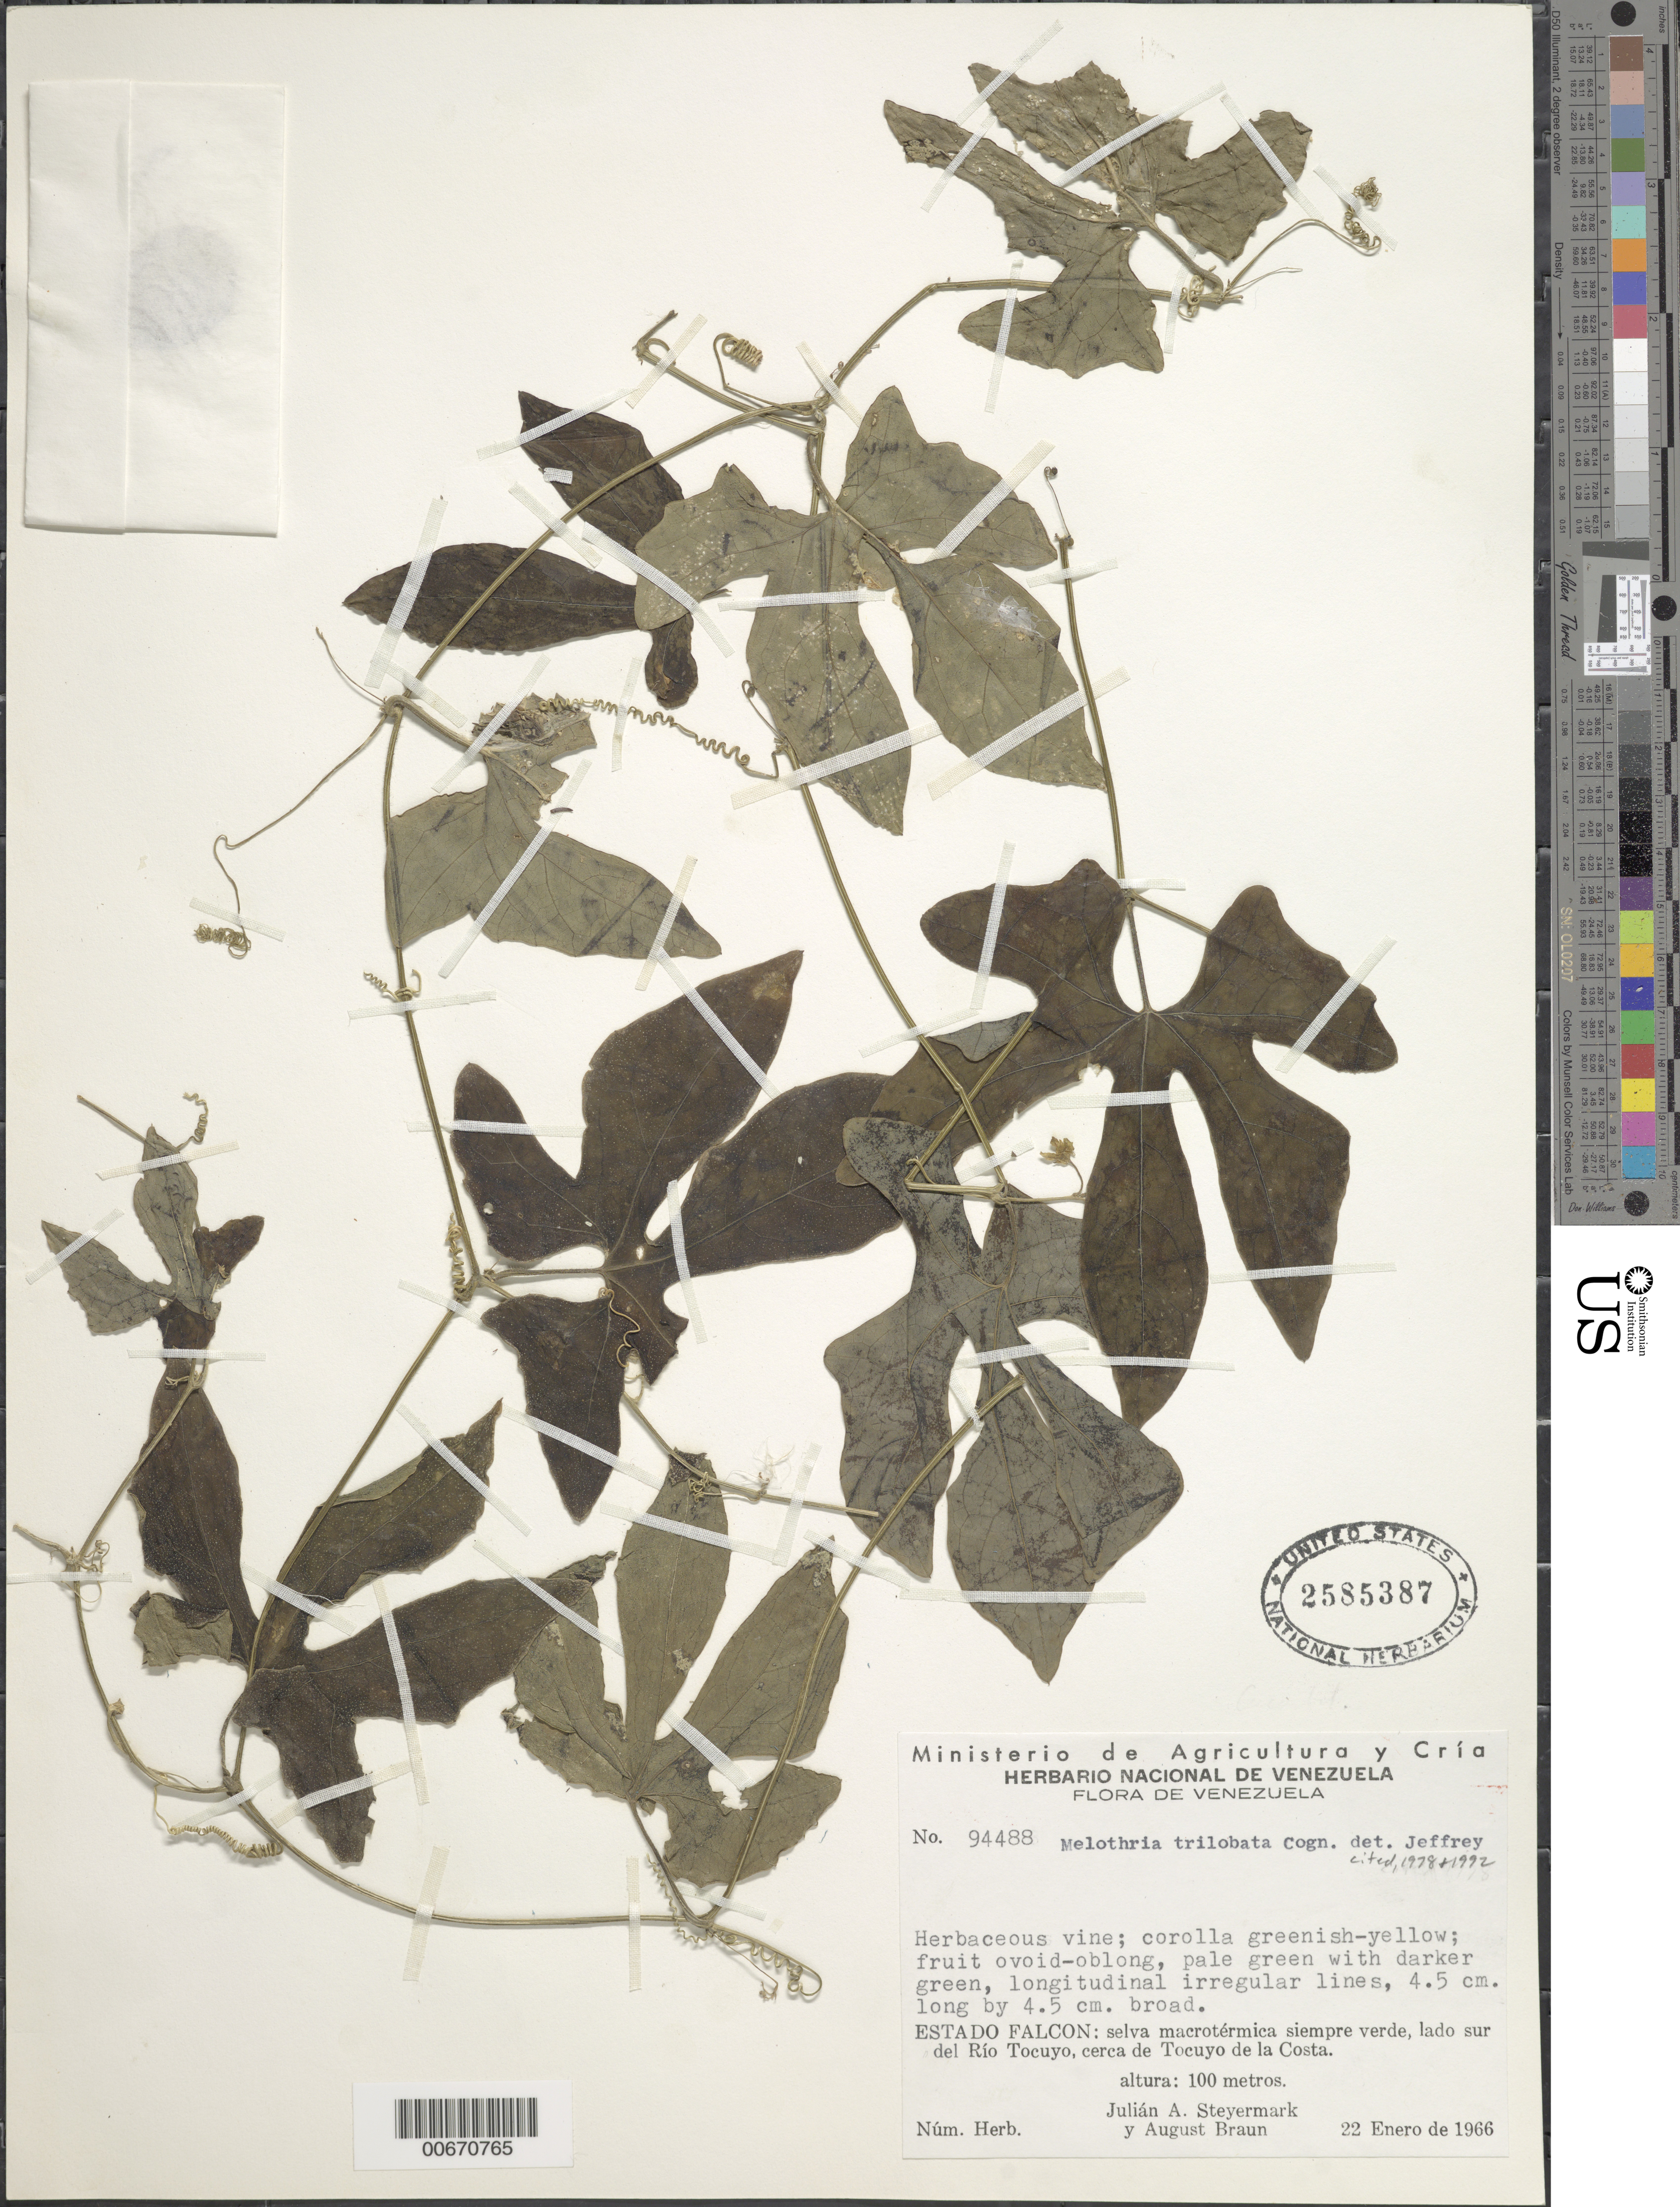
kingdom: Plantae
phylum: Tracheophyta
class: Magnoliopsida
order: Cucurbitales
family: Cucurbitaceae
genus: Melothria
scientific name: Melothria trilobata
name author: Cogn.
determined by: Jeffrey, C.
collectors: J. Steyermark & A. Braun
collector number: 94488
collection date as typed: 22-Jan-66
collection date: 1966-01-22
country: Venezuela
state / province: Falcón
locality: Río Tocuyo de la Costa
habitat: Selva macrotérmica siempre verde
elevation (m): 100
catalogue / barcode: US 2585387